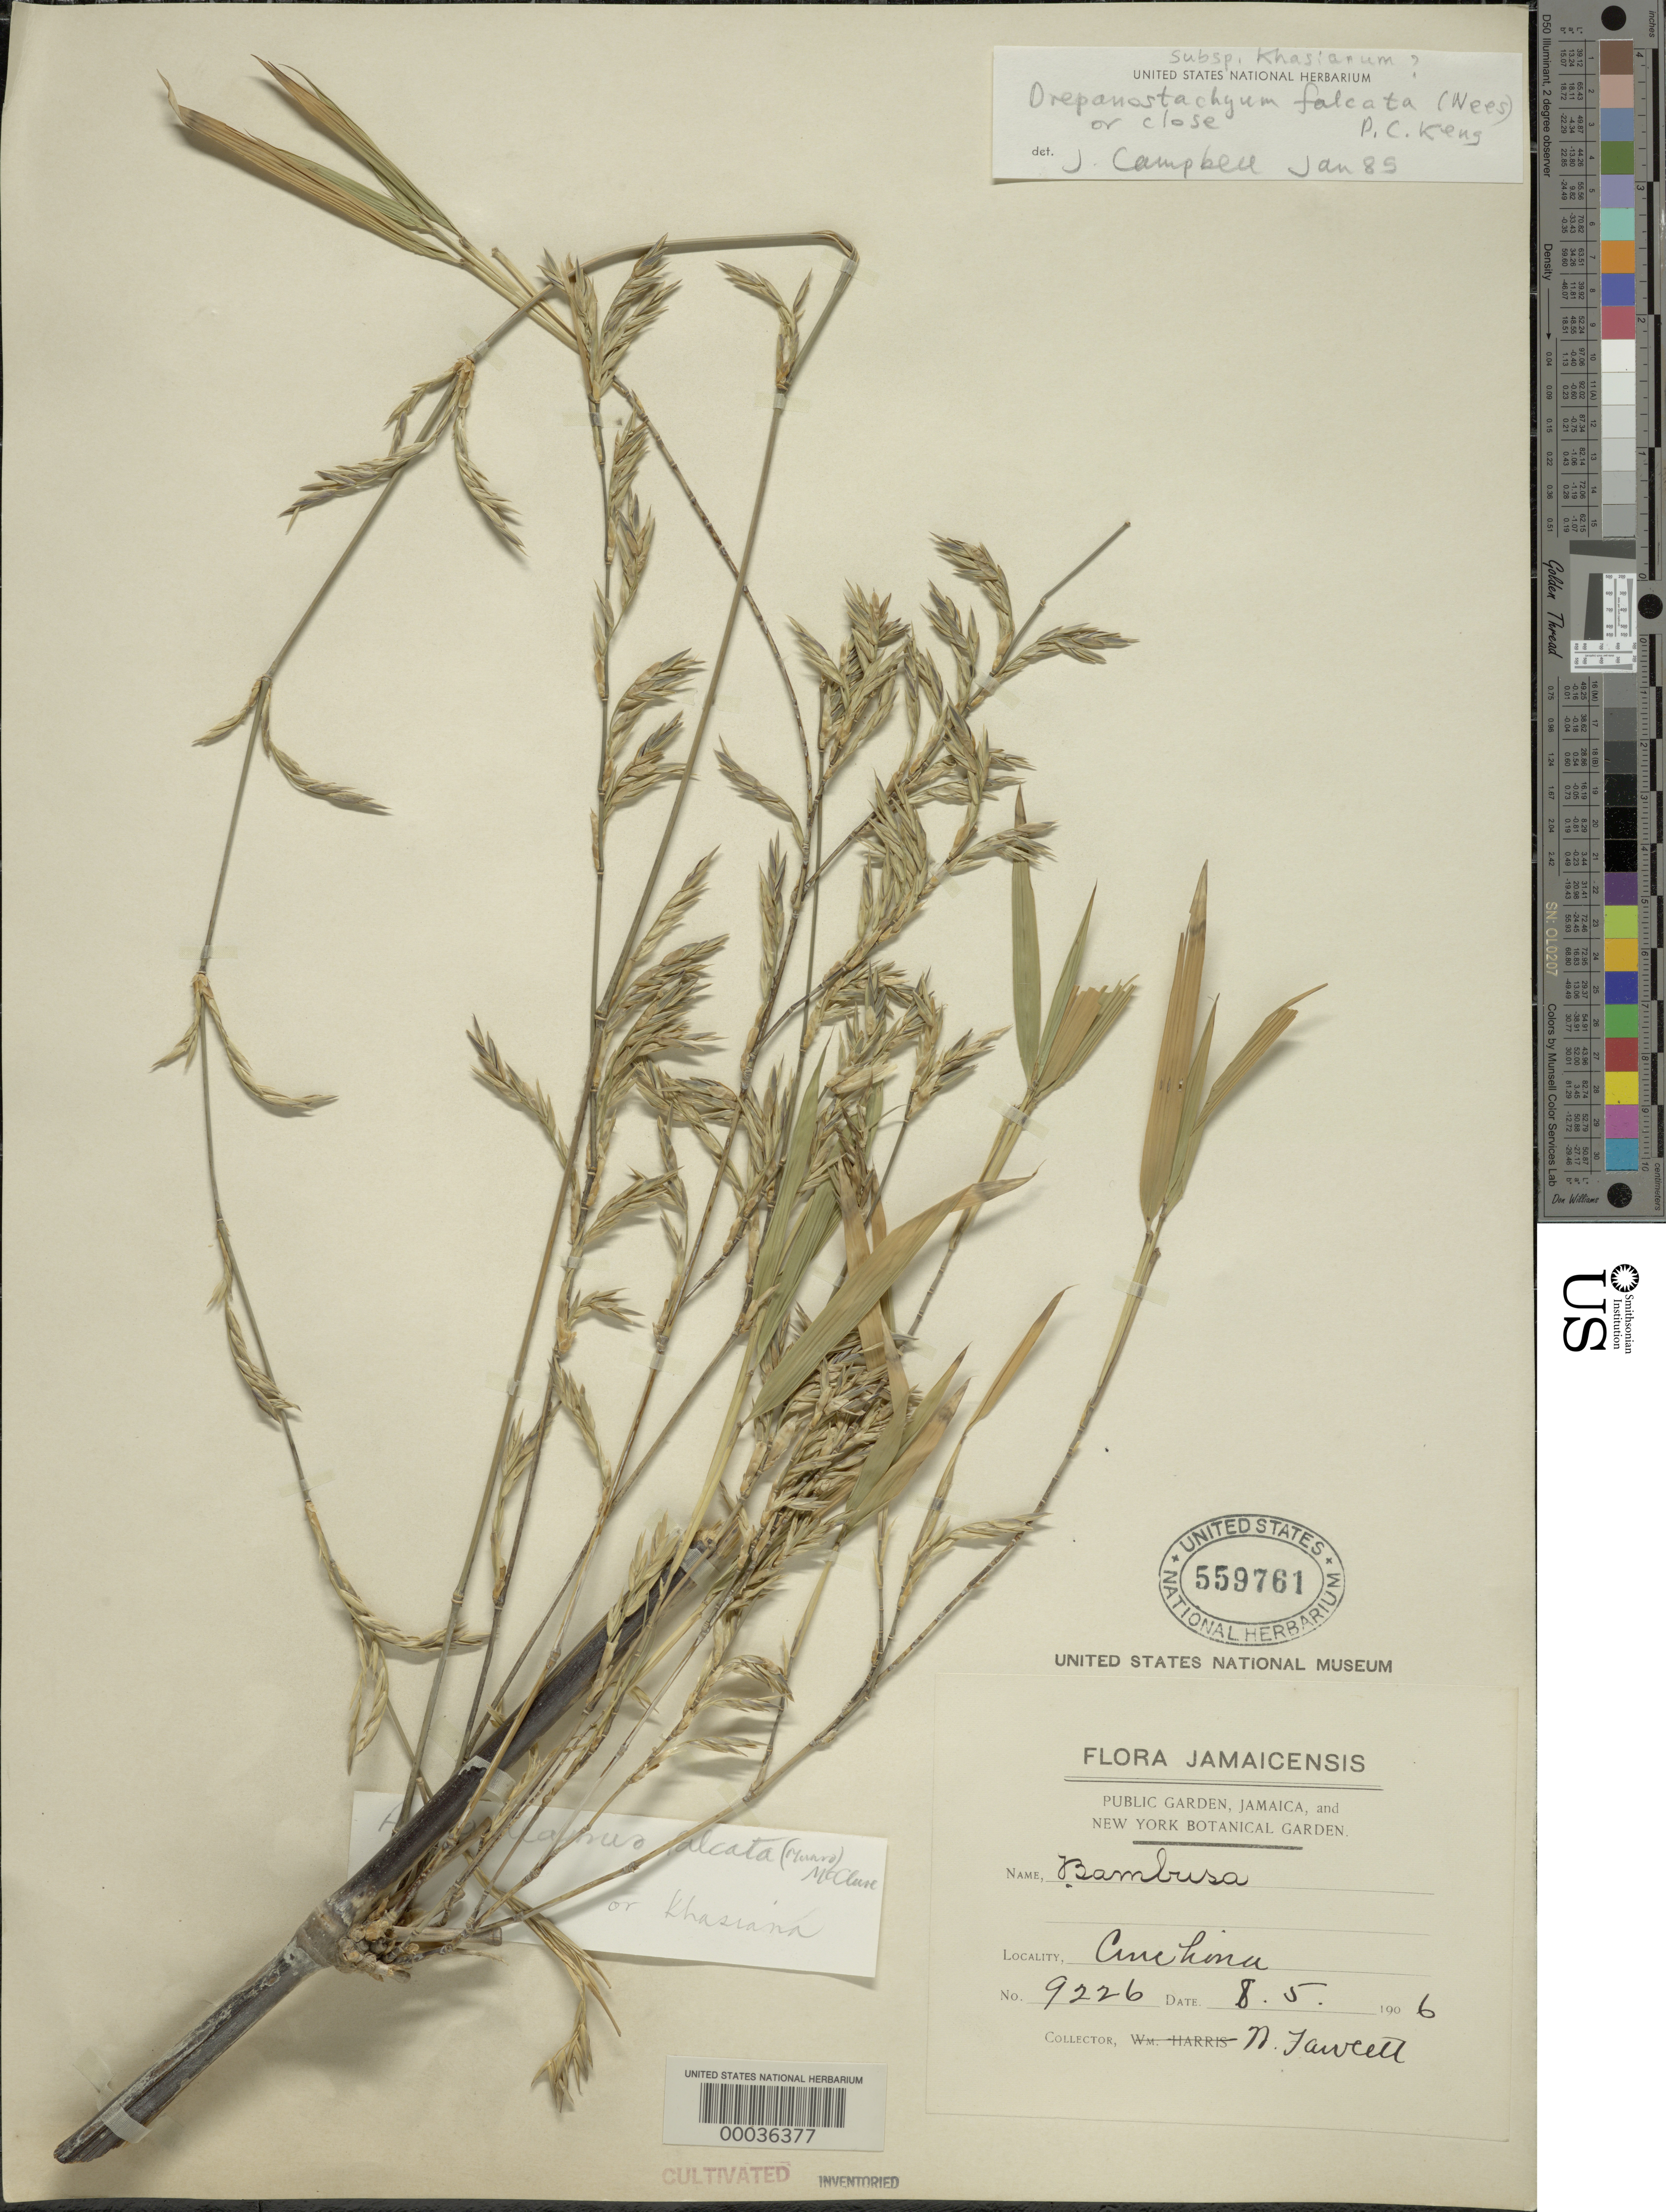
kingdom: Plantae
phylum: Tracheophyta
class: Liliopsida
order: Poales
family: Poaceae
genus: Drepanostachyum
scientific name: Drepanostachyum falconeri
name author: (Hook. f. ex Munro) Soderstr.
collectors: N. Fawcett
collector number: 9226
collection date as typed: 08 May 1906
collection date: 1906-05-08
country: Jamaica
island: Greater Antilles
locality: Anchona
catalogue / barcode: US 559761